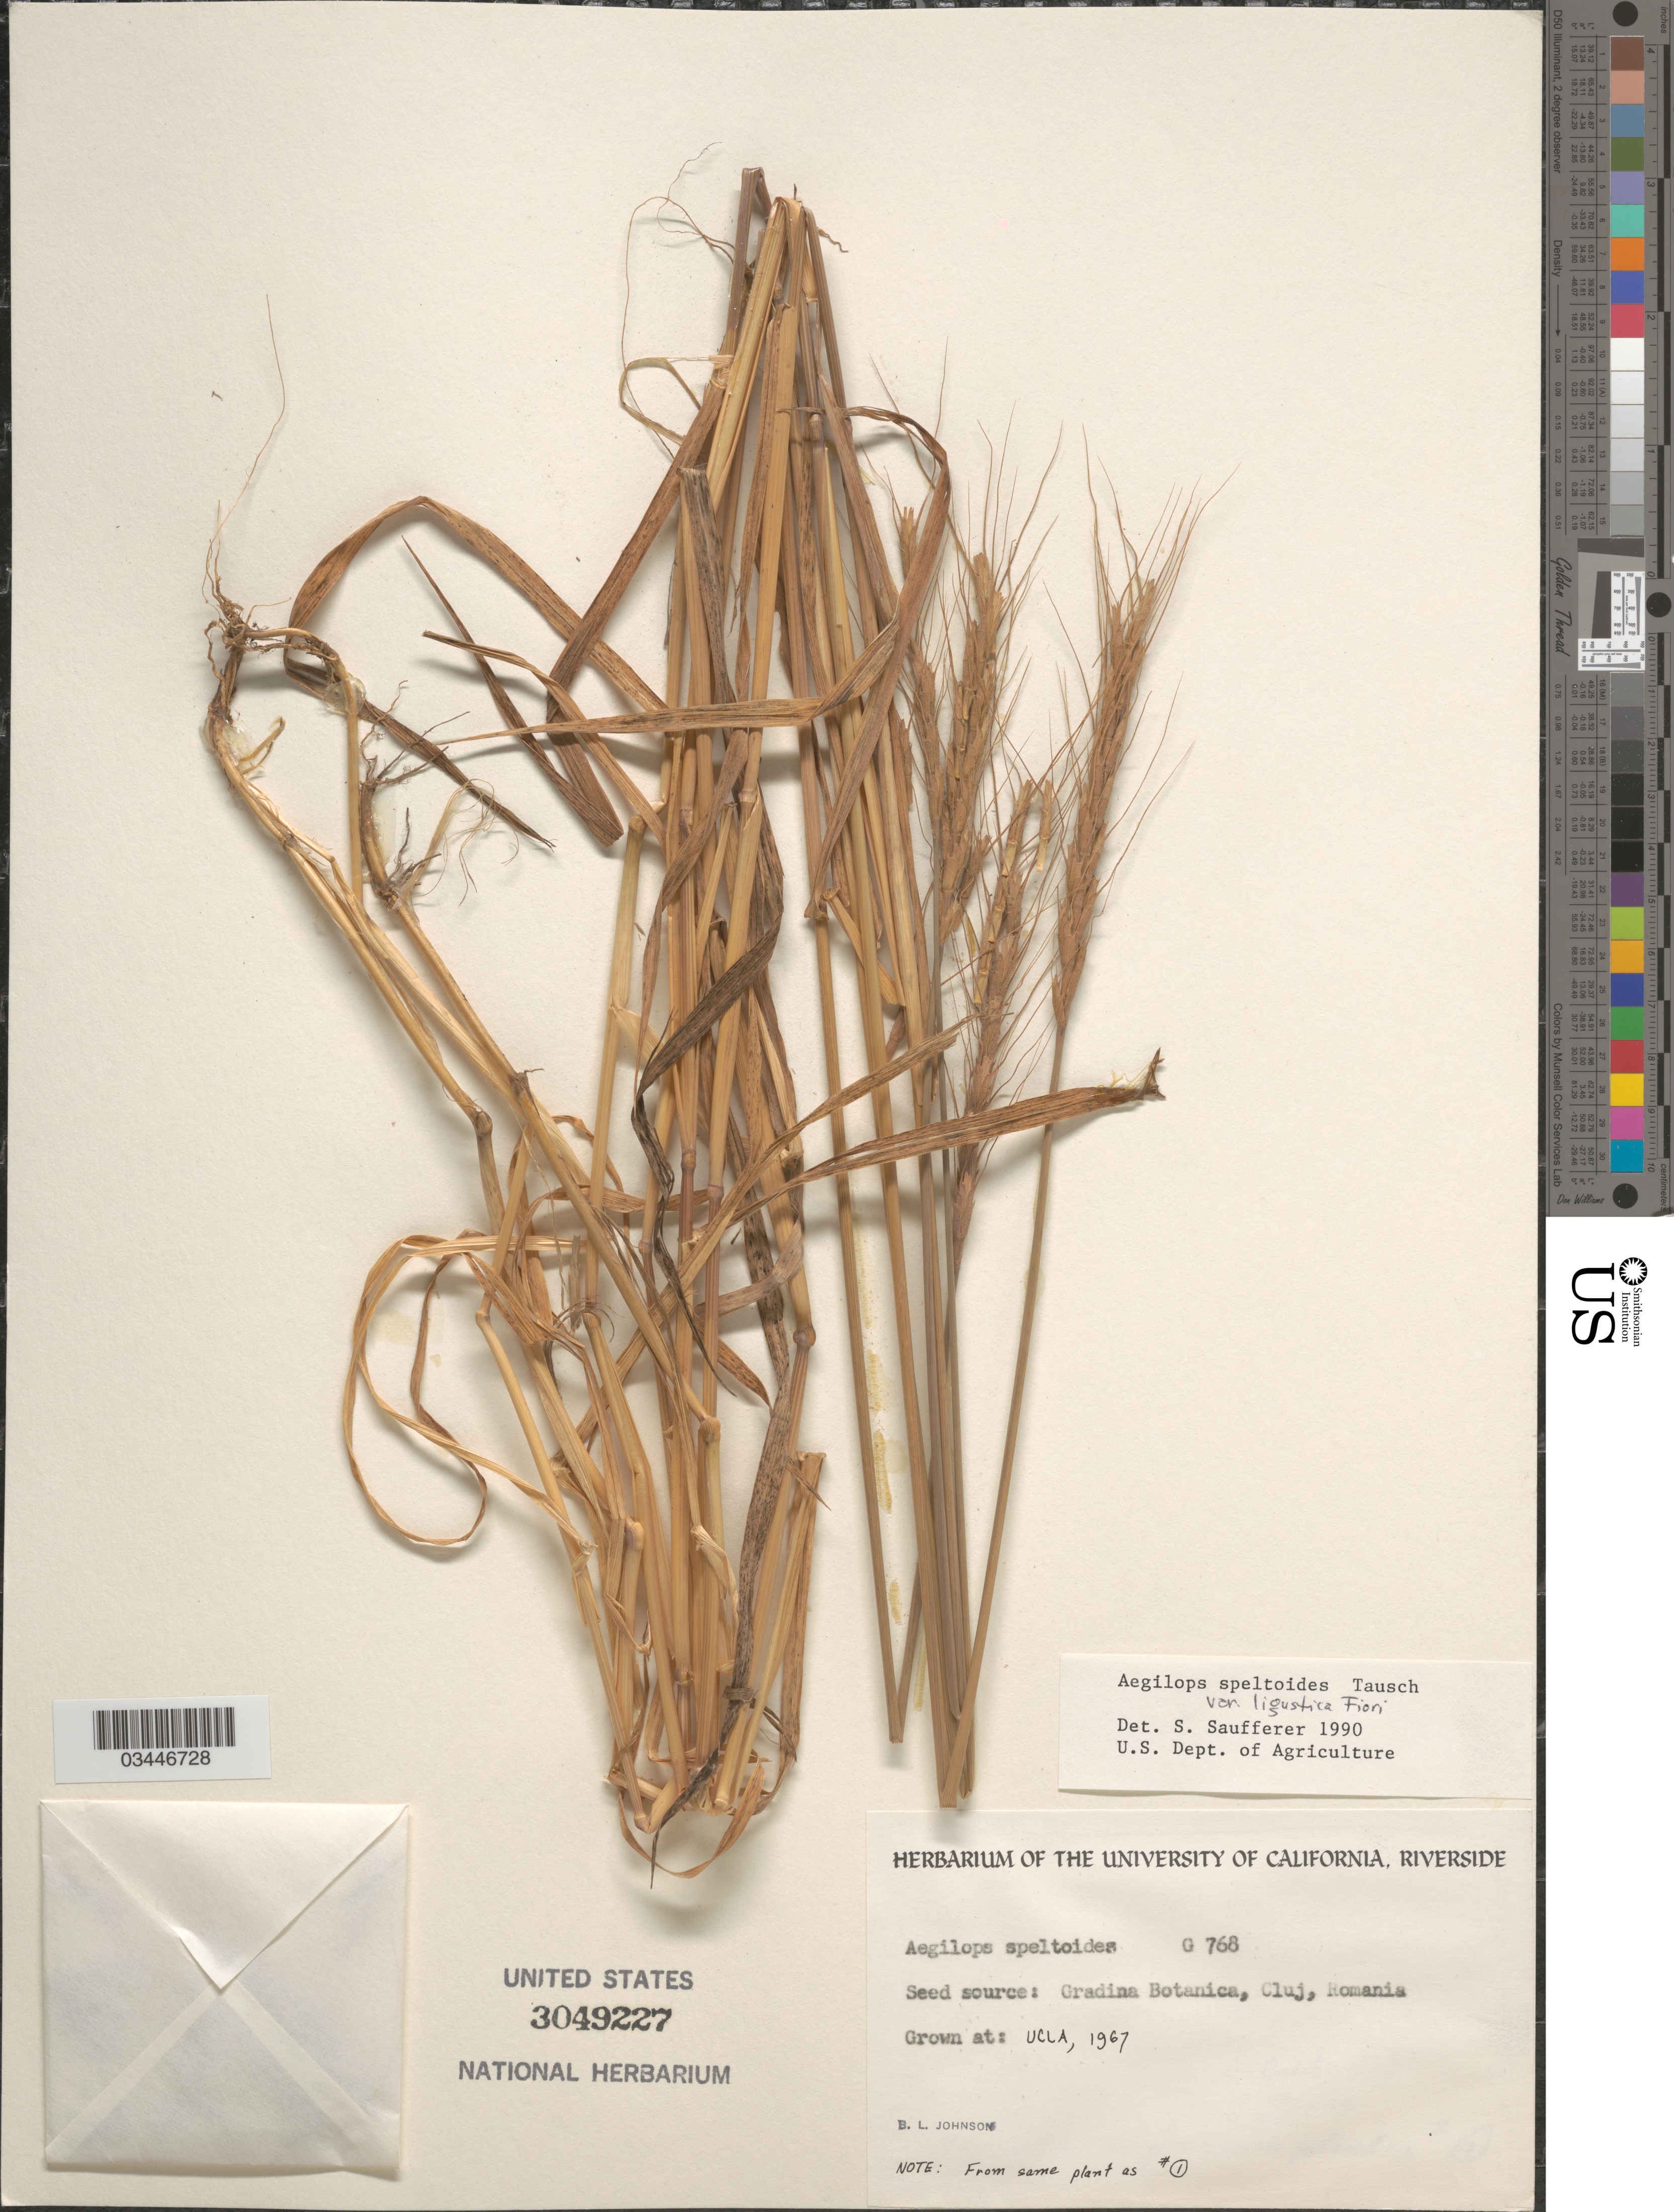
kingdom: Plantae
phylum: Tracheophyta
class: Liliopsida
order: Poales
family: Poaceae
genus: Aegilops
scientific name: Aegilops speltoides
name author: Tausch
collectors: B. Johnson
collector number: G768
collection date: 1967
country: United States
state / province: California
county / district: Los Angeles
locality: UCLA.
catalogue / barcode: US 3049227